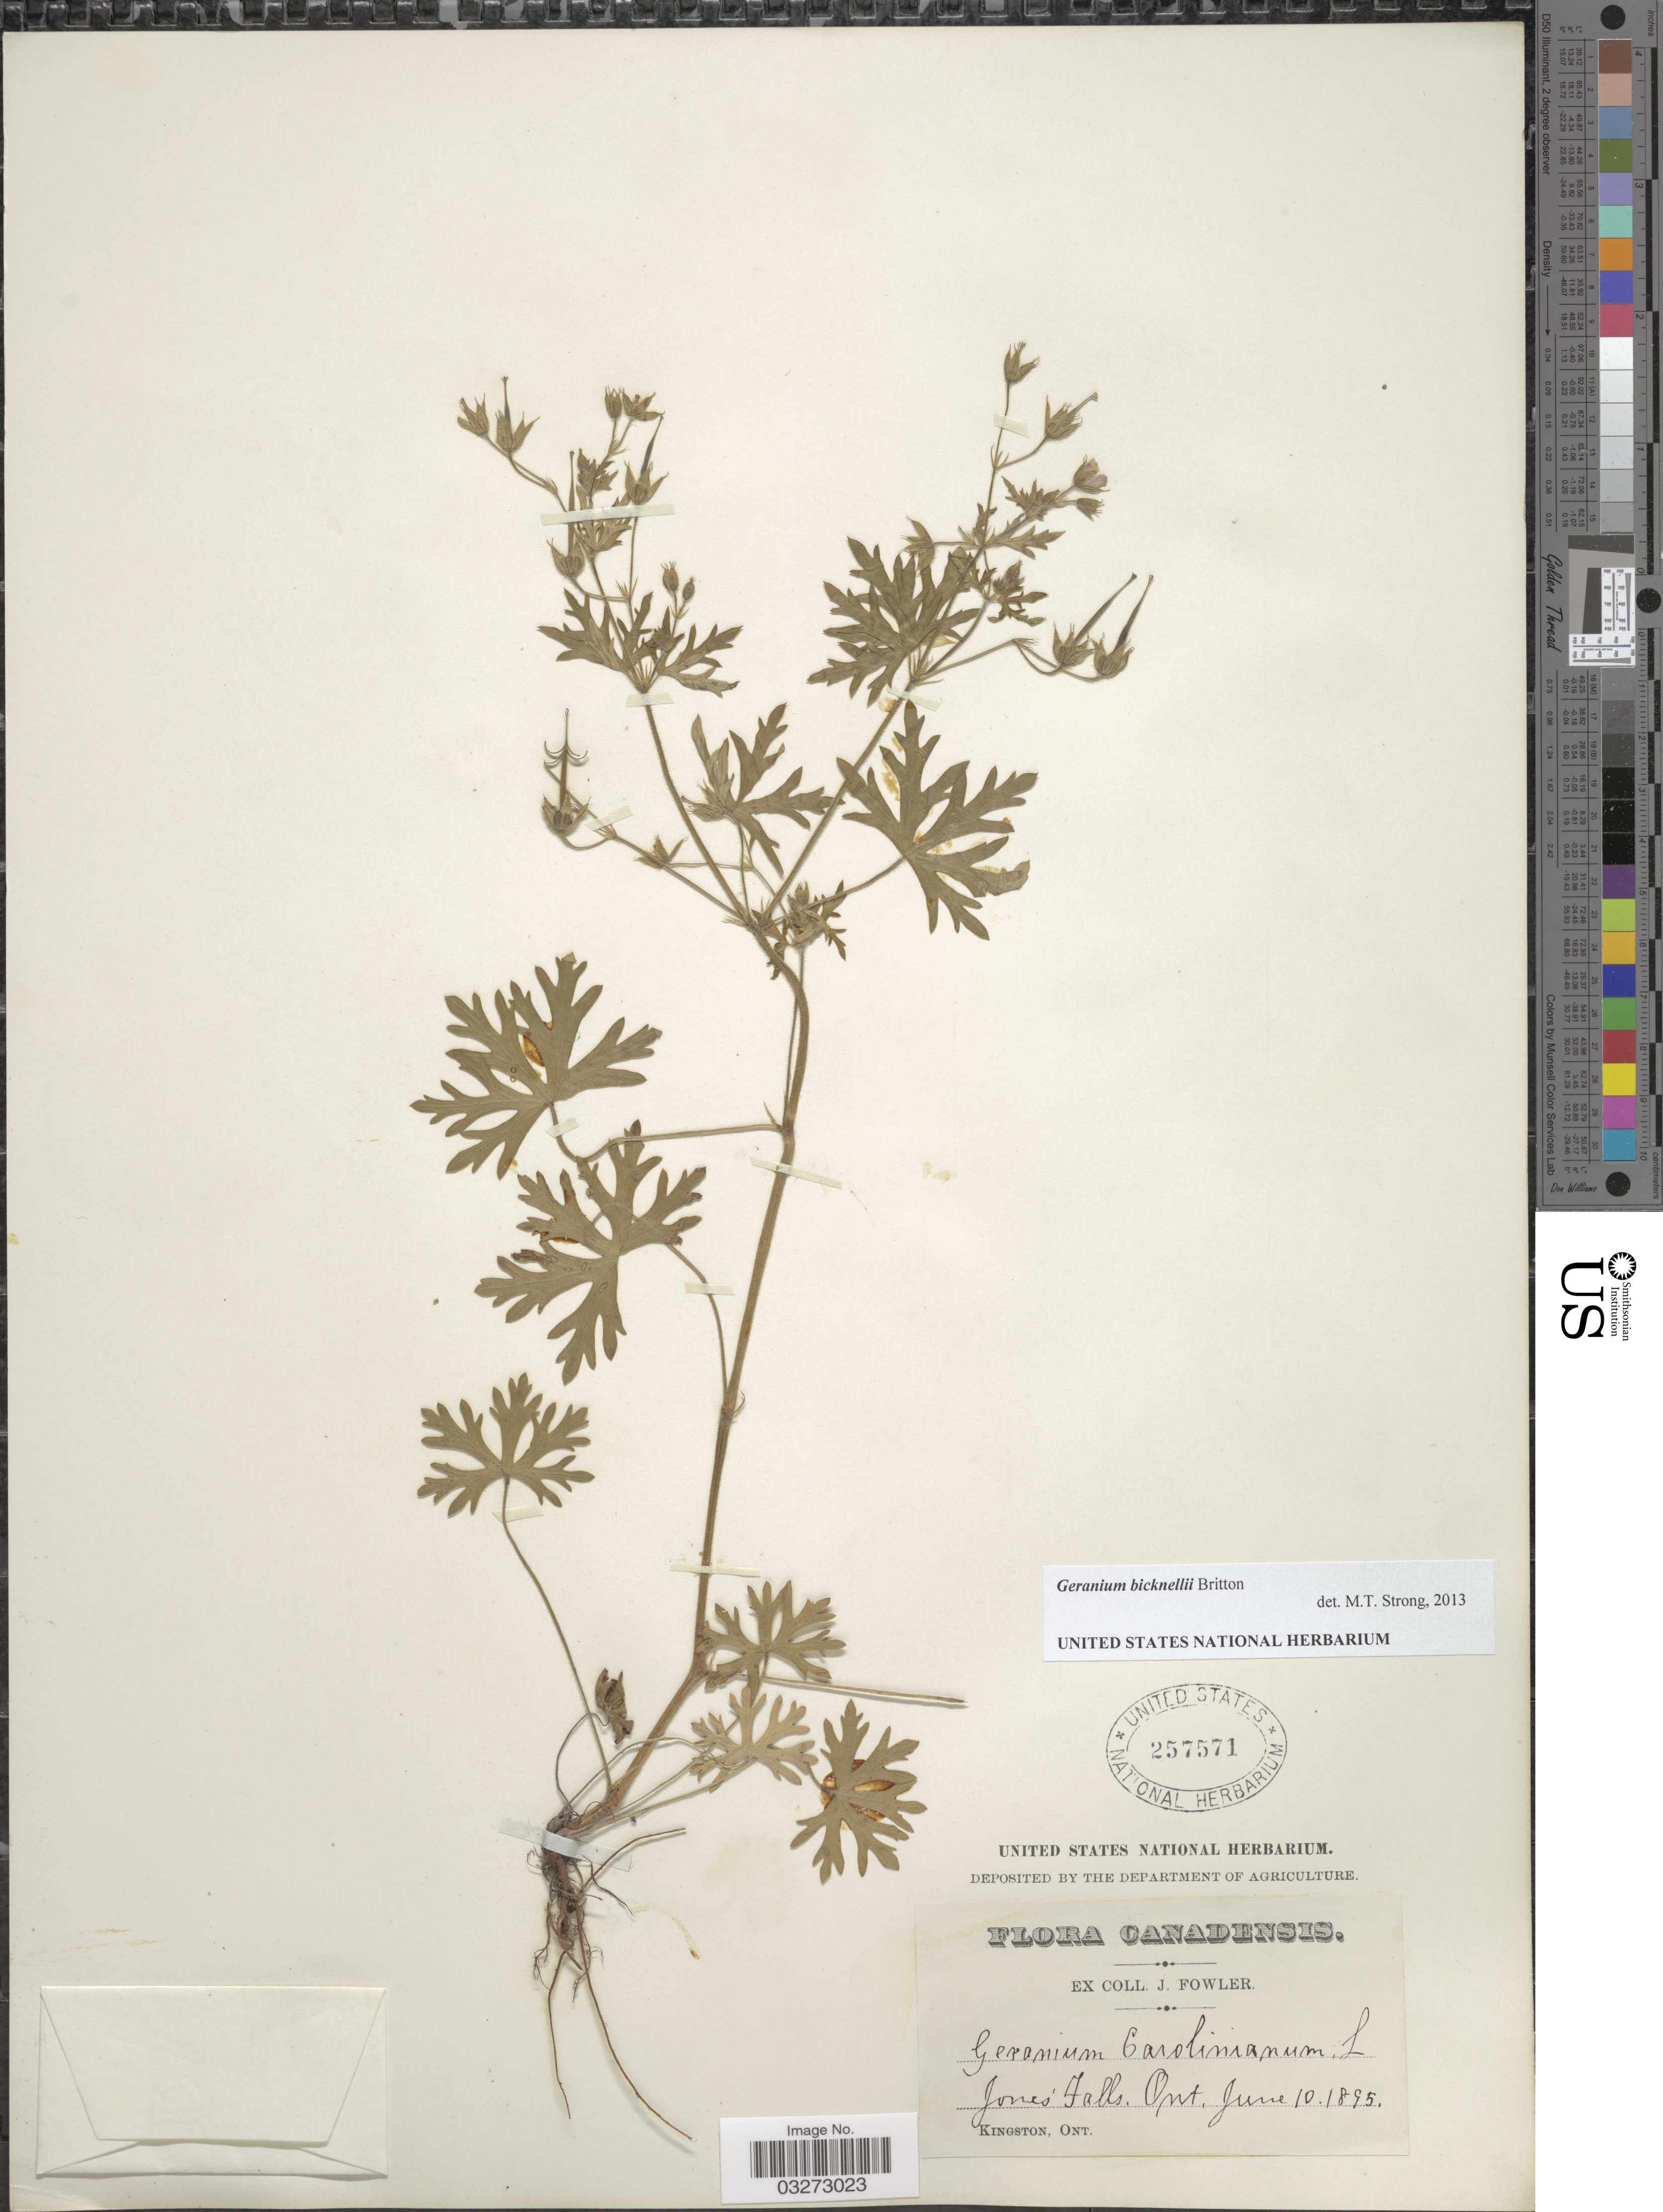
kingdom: Plantae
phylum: Tracheophyta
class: Magnoliopsida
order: Geraniales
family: Geraniaceae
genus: Geranium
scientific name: Geranium bicknellii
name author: Britton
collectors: J. Fowler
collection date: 1895-06-10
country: Canada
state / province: Ontario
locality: Jones Falls.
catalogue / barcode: US 257571